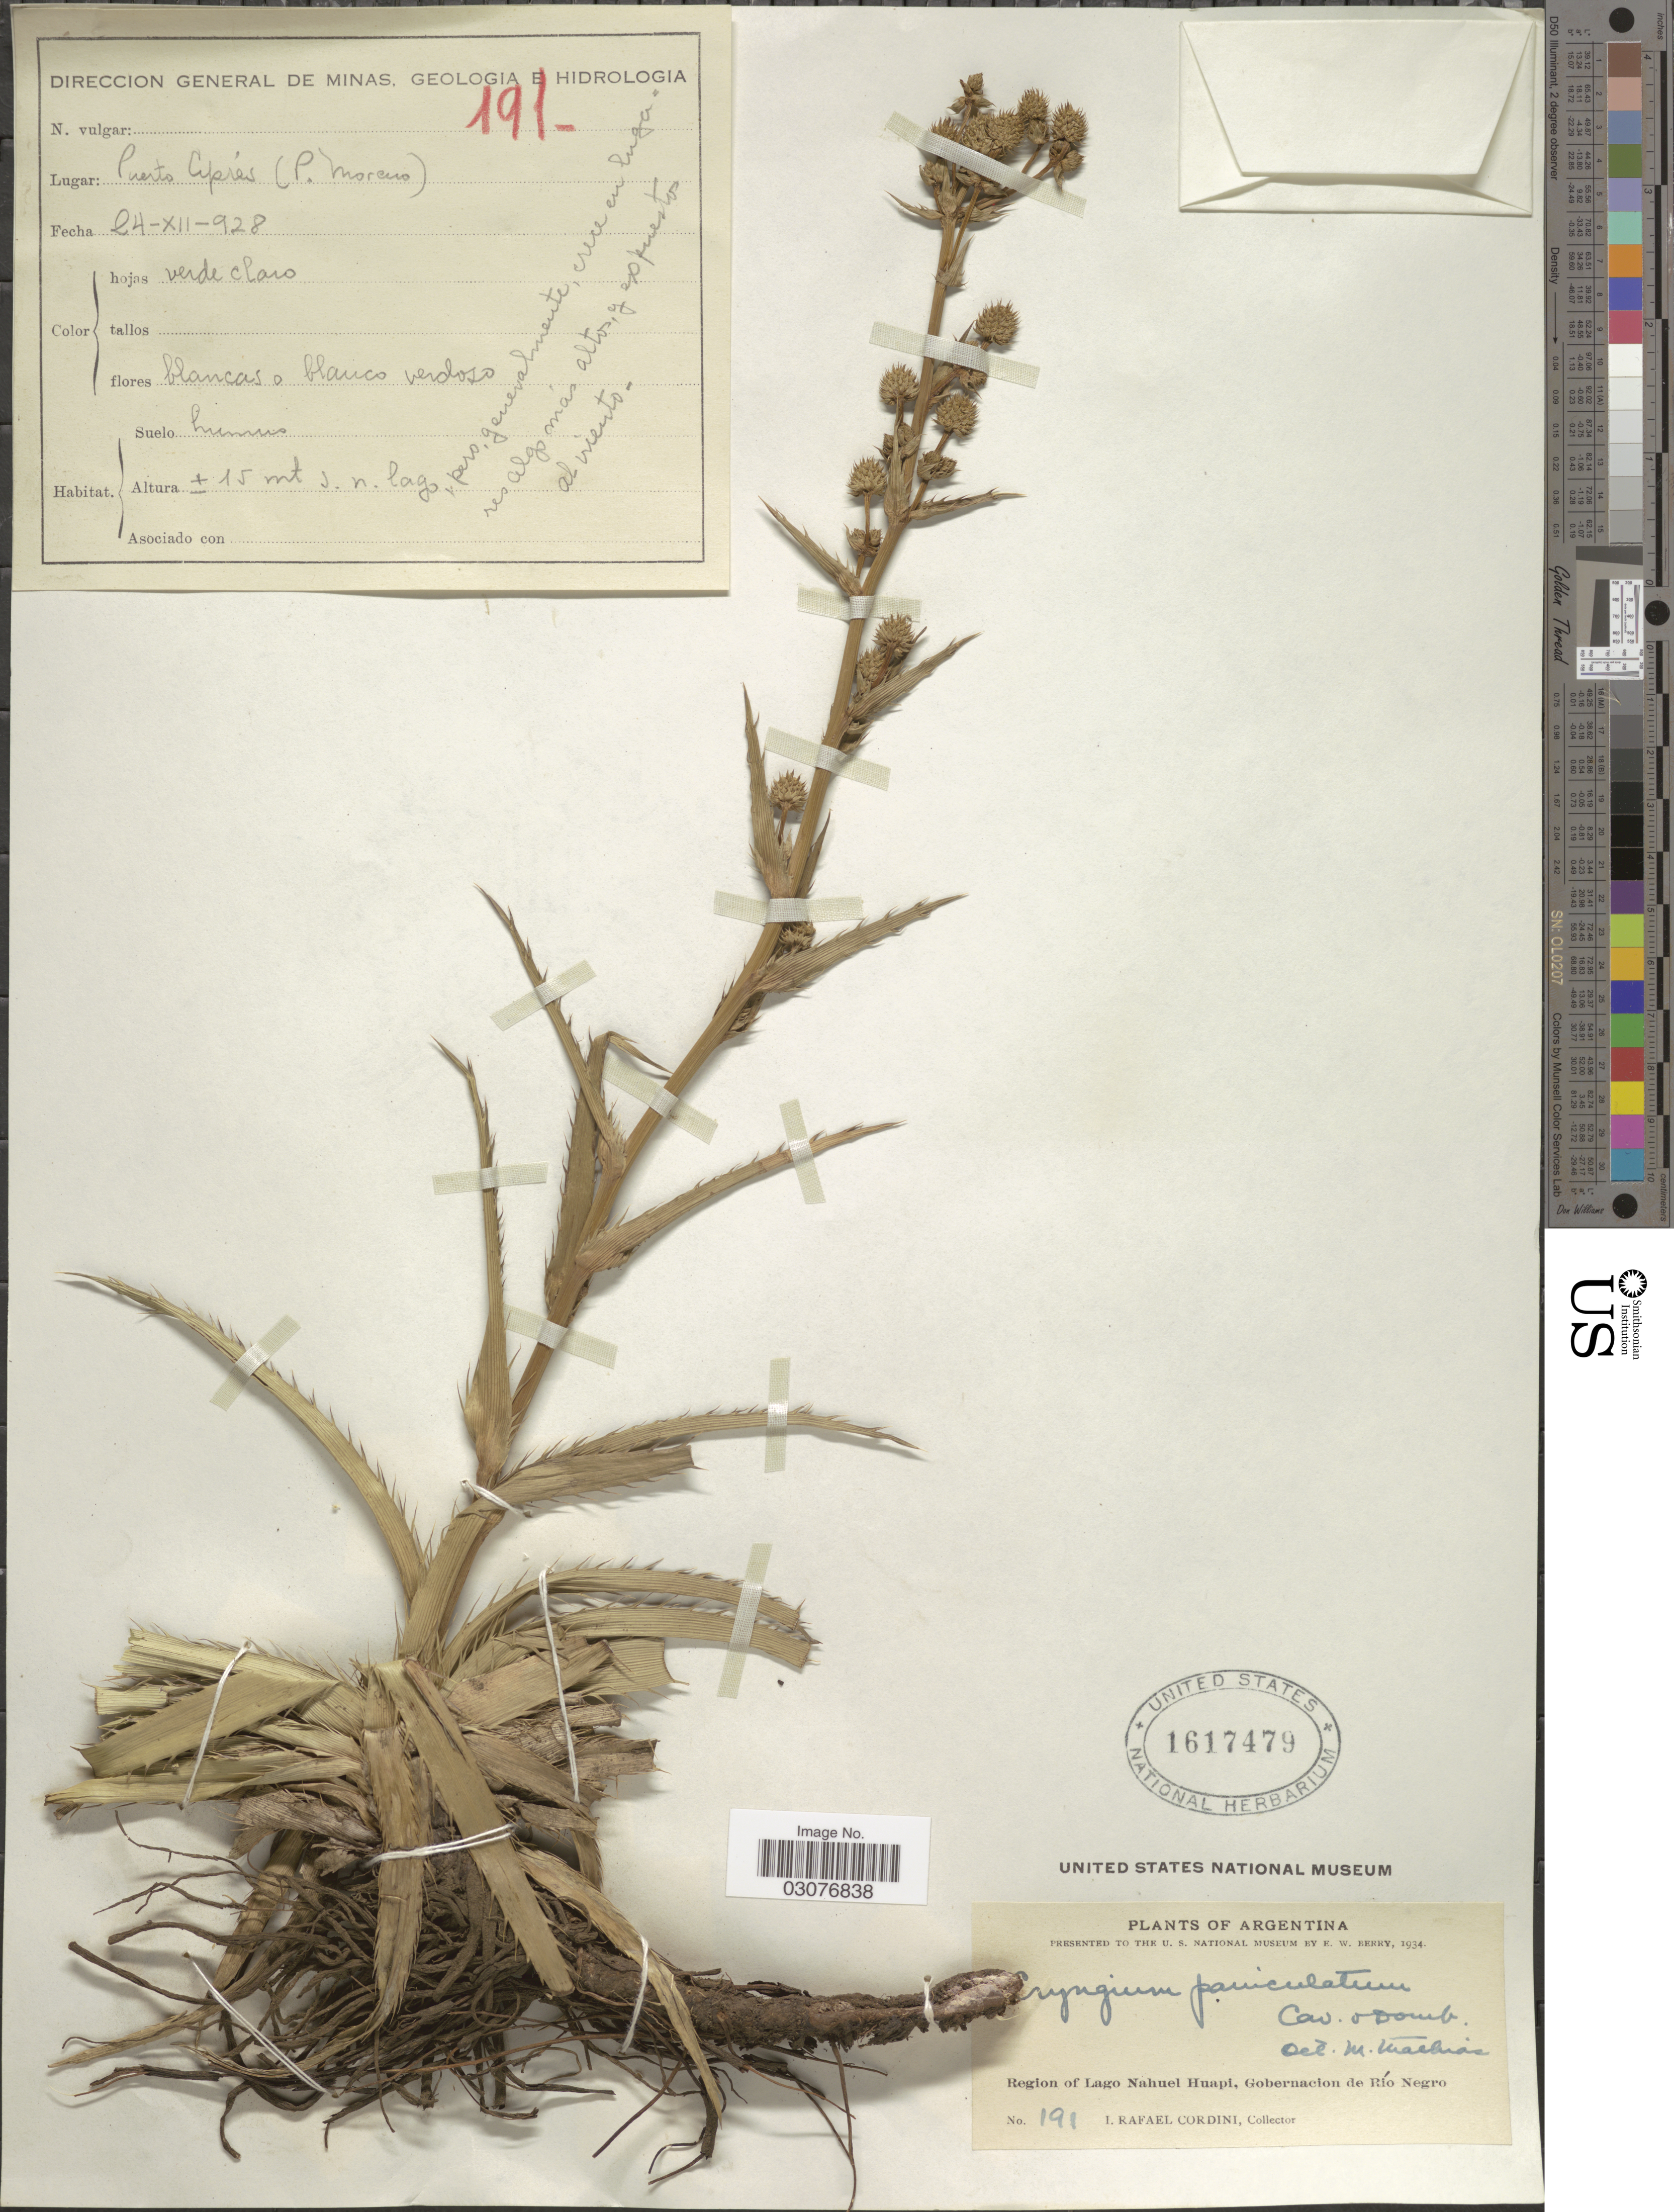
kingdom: Plantae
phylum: Tracheophyta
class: Magnoliopsida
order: Apiales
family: Apiaceae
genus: Eryngium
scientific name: Eryngium paniculatum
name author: Dombey ex Cav. & F. Delaroche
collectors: I. Cordini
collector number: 191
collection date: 1928-12-24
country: Argentina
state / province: Rio Negro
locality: Region of Lago Nahuel Huapi, Gobernacion de Río Negro. Puerto Cípres. (P. Moreno).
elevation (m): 15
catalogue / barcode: US 1617479